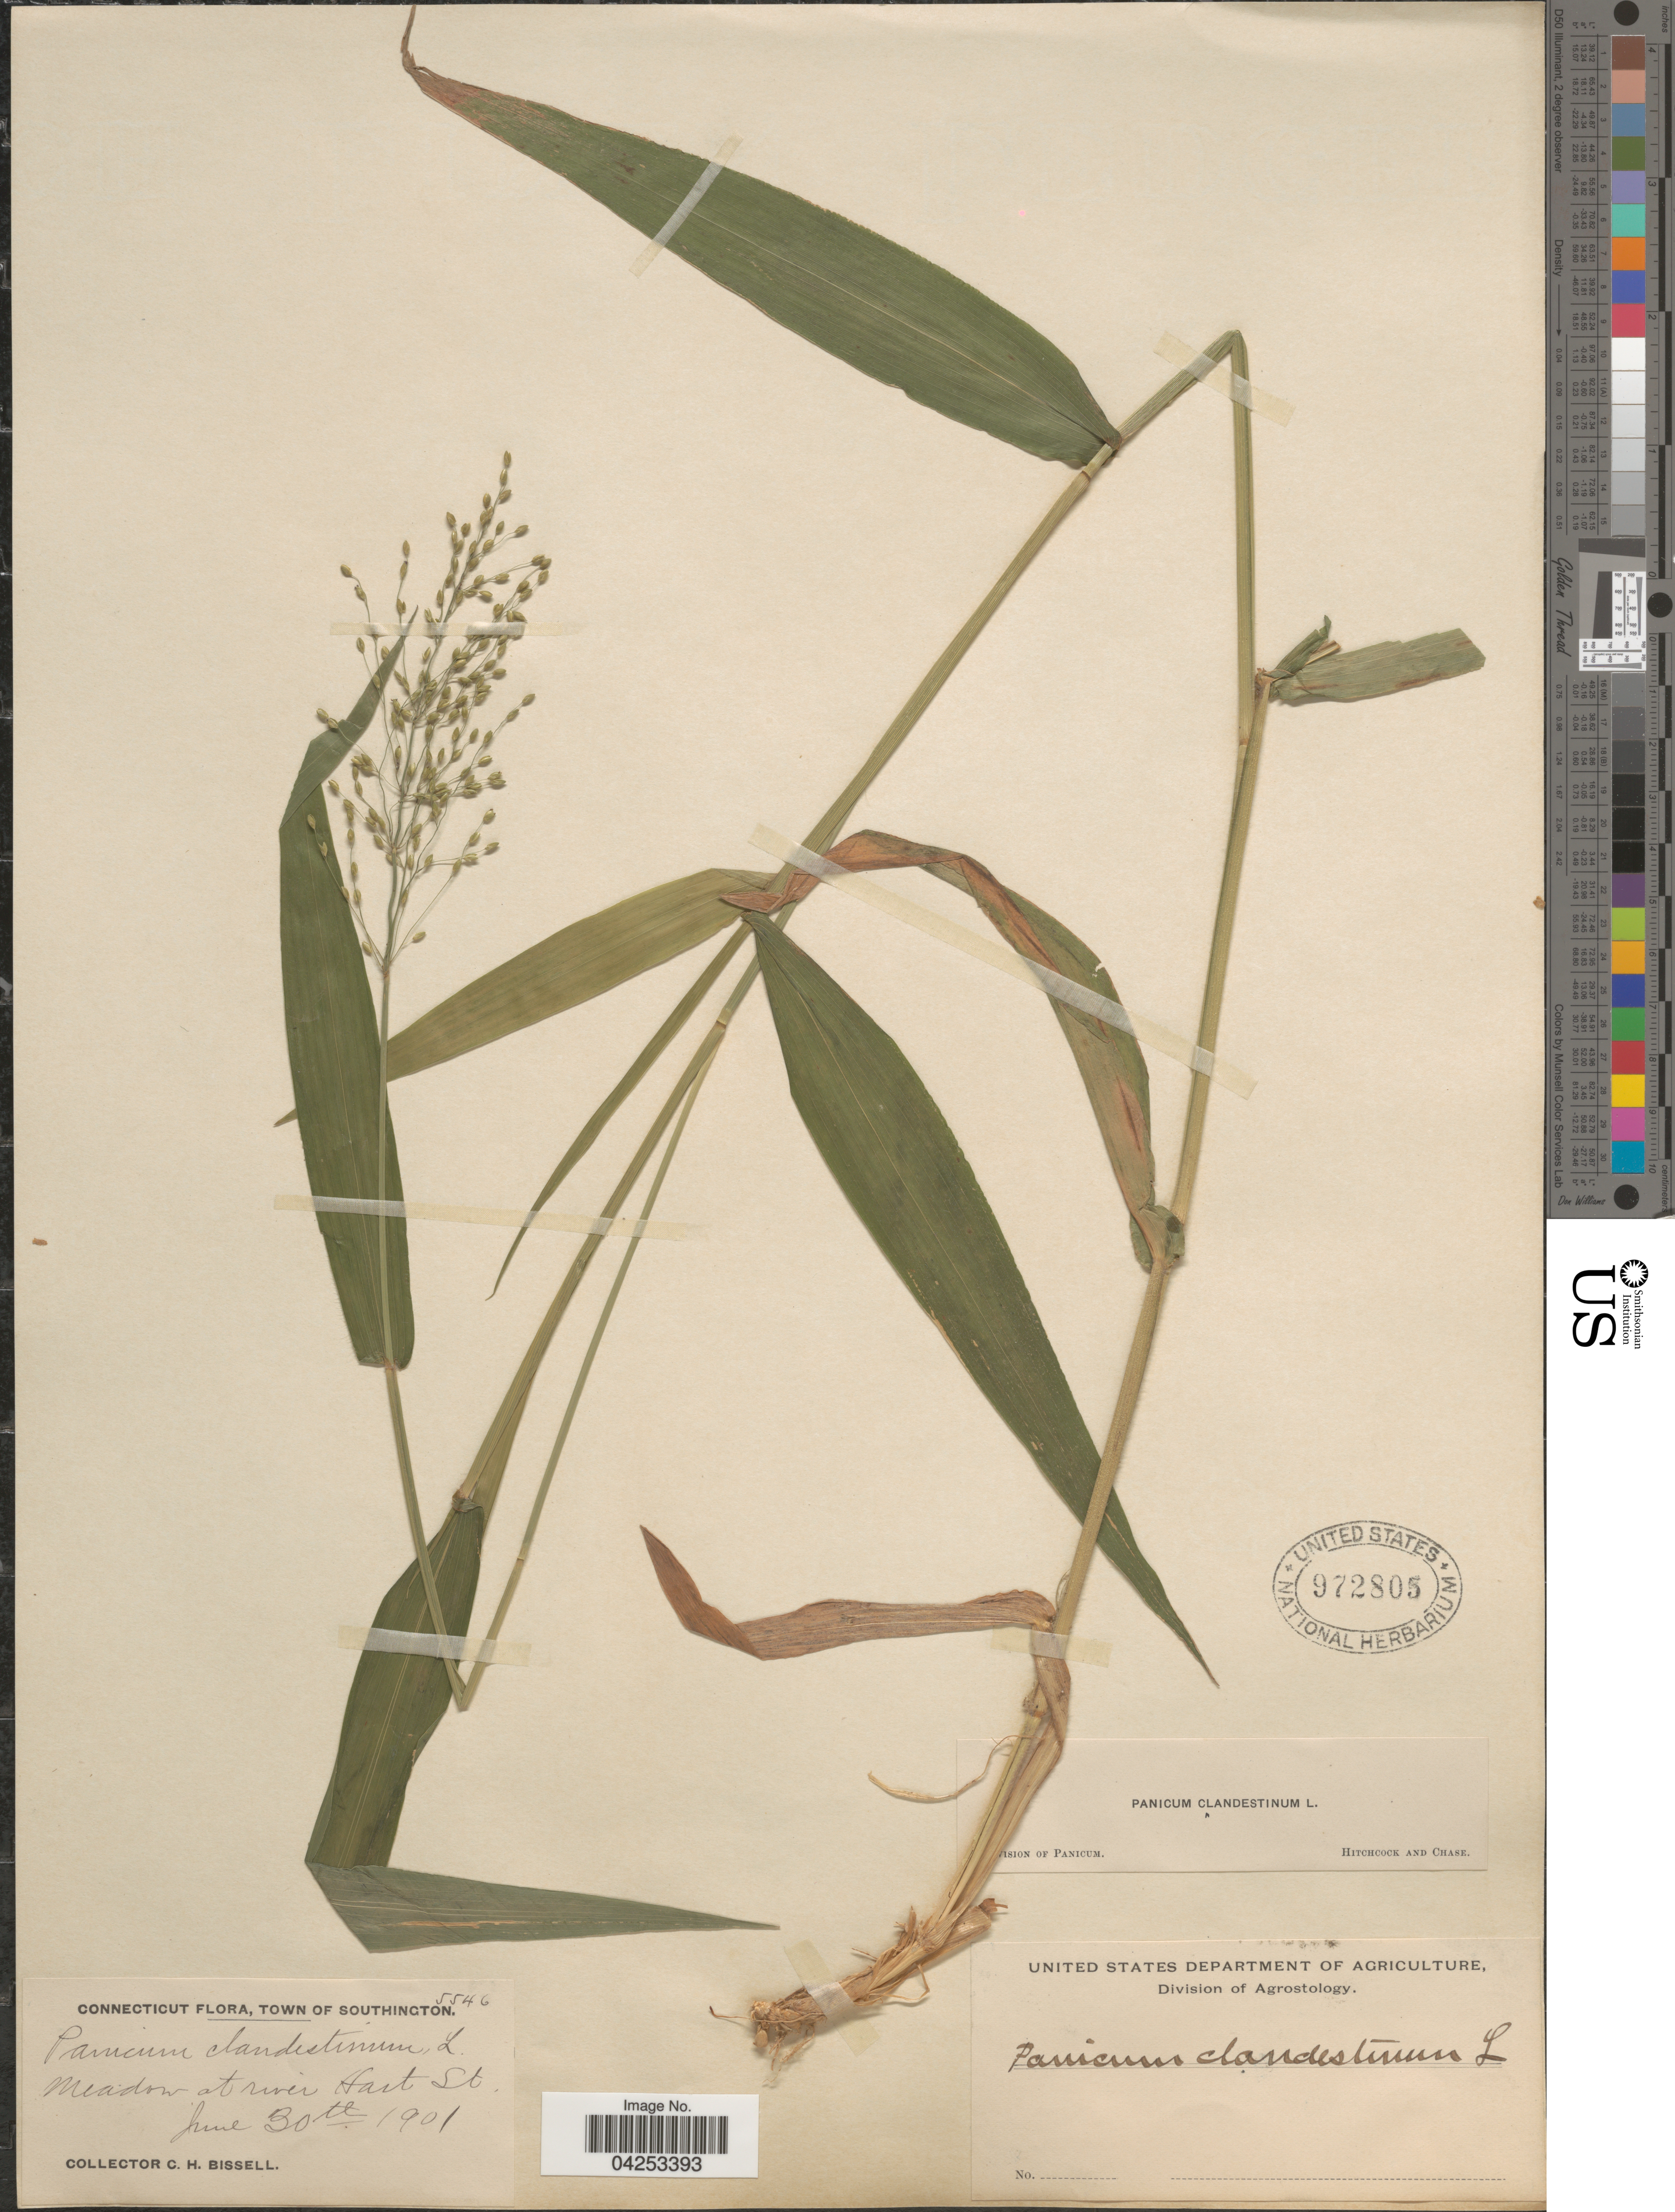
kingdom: Plantae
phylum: Tracheophyta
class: Liliopsida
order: Poales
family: Poaceae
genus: Dichanthelium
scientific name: Dichanthelium clandestinum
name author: (L.) Gould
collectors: C. Bissell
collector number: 5546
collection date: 1901-06-30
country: United States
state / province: Connecticut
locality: Town of Southington. Meadow at river Hart St.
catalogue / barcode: US 972805